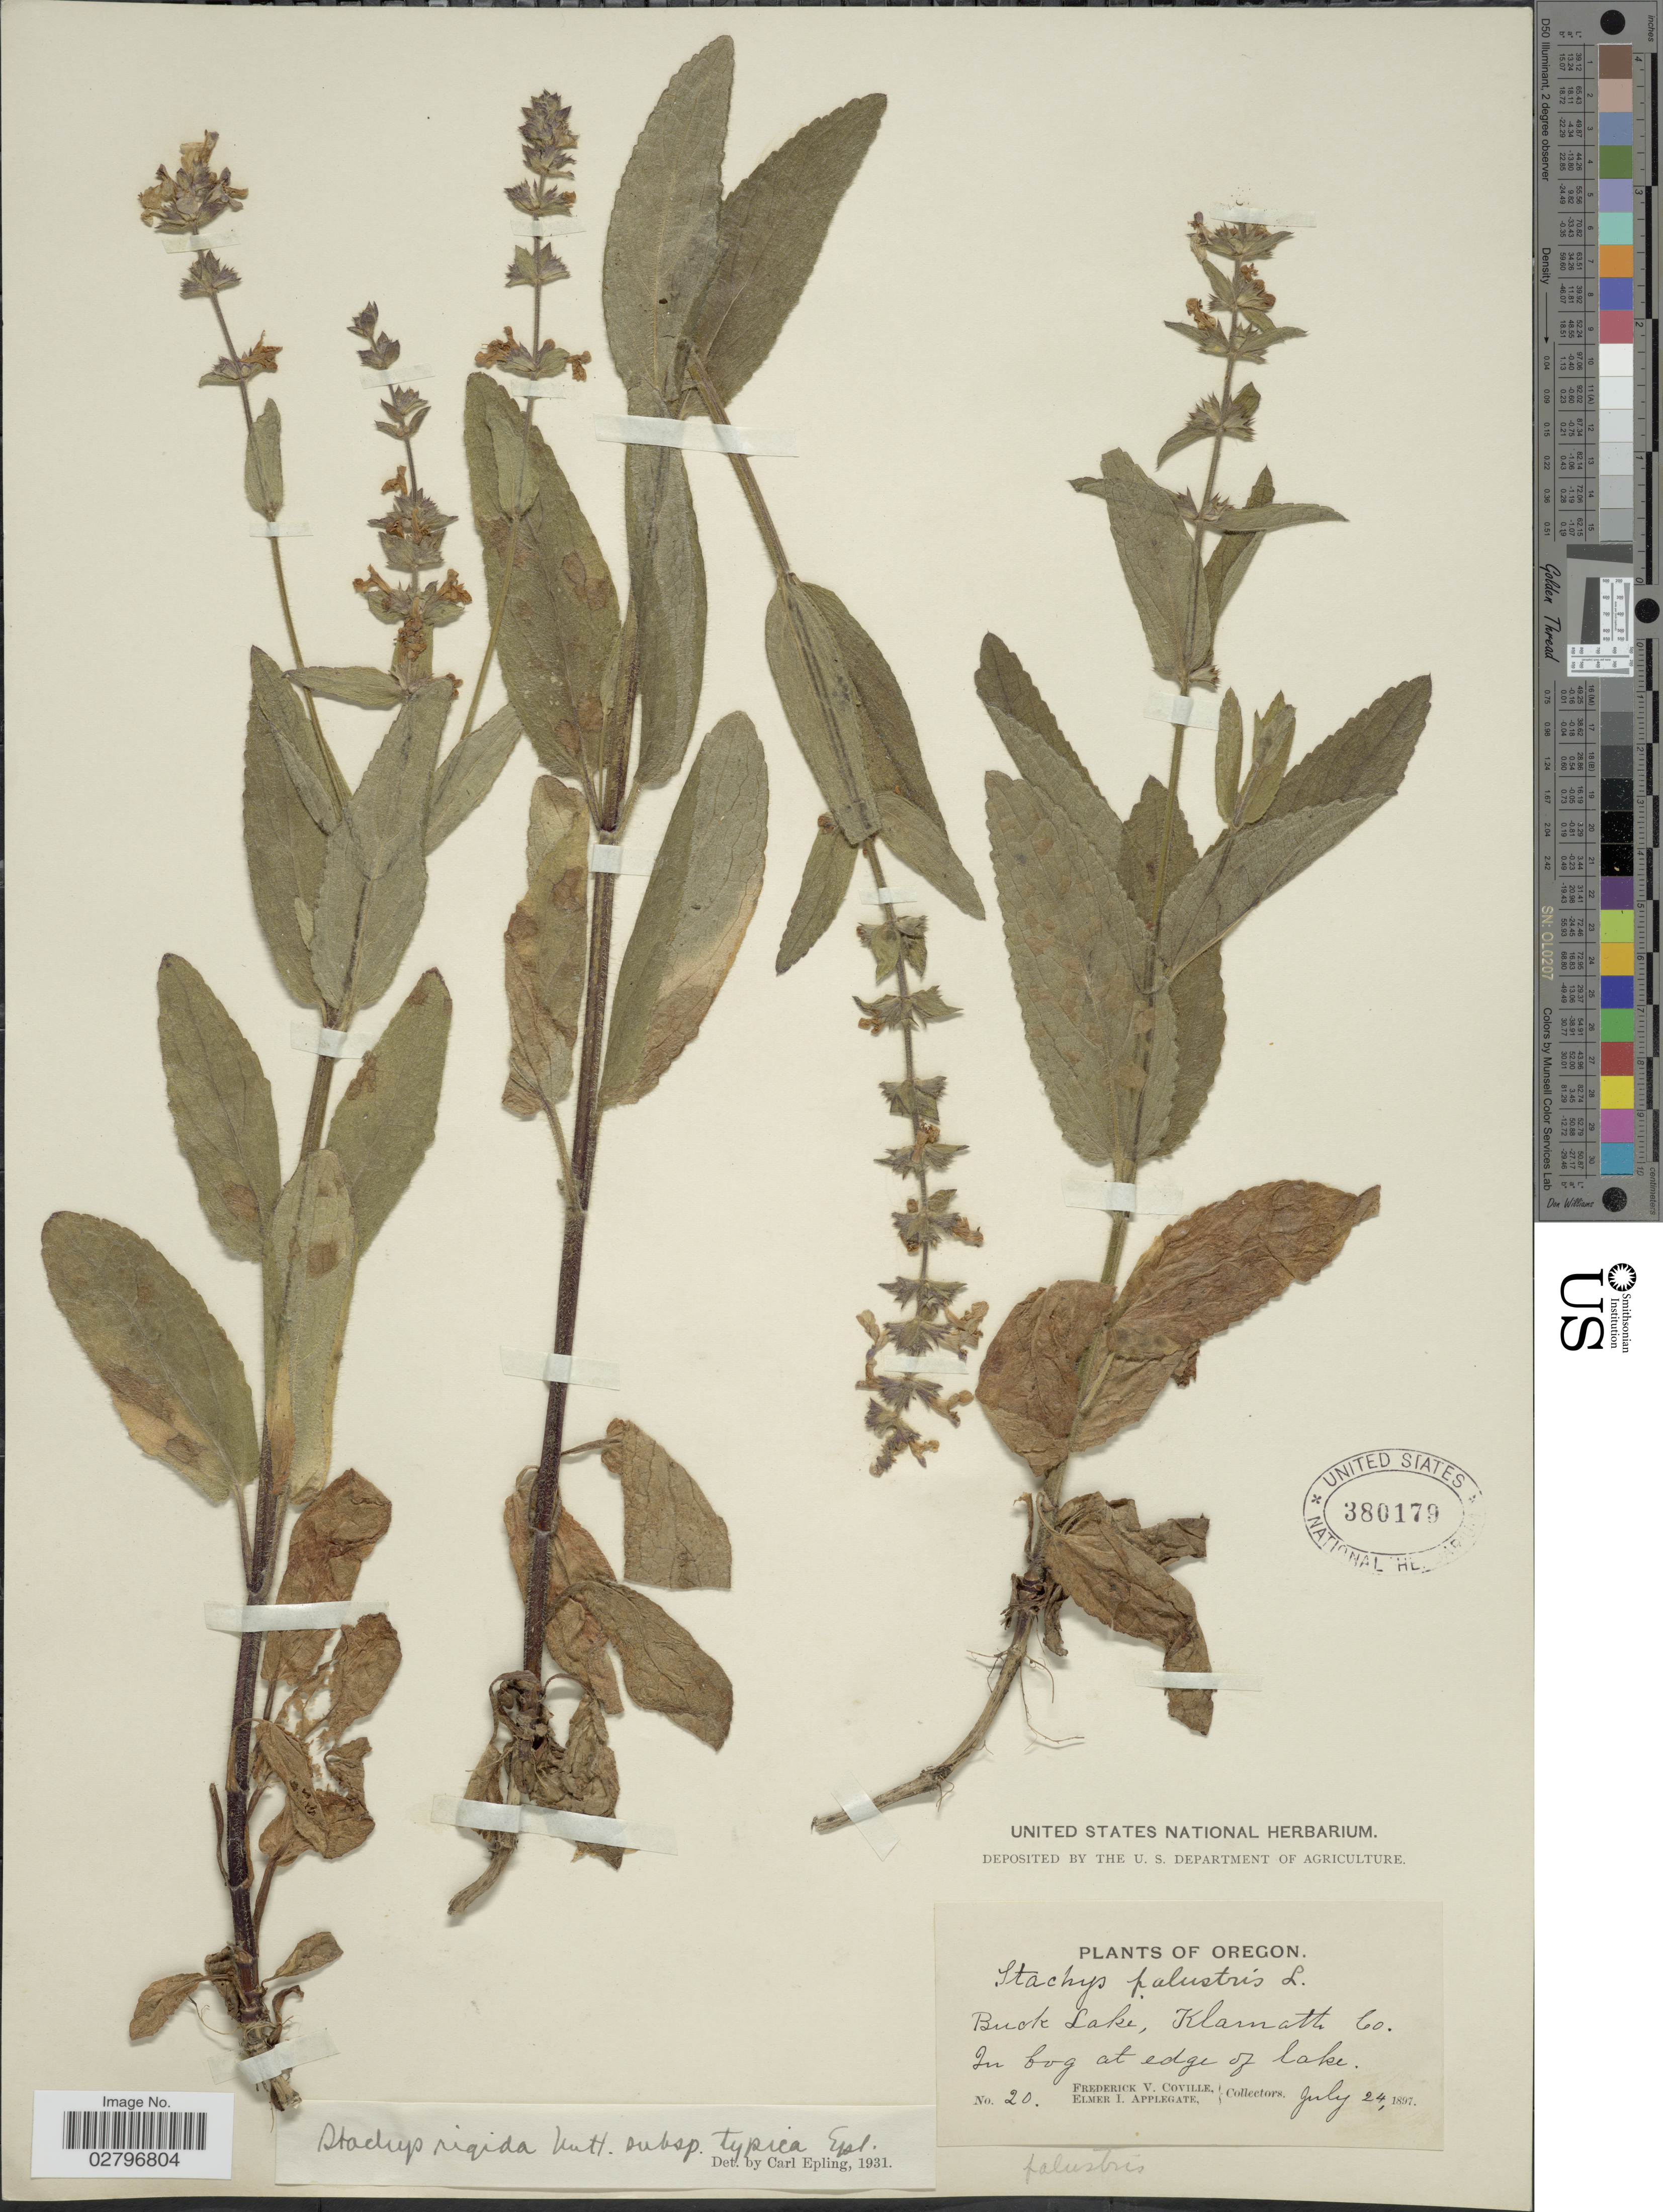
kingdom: Plantae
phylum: Tracheophyta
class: Magnoliopsida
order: Lamiales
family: Lamiaceae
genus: Stachys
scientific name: Stachys rigida subsp. typica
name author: Epling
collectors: F. V. Coville & E. I. Applegate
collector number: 20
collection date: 1897-07-24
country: United States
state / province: Oregon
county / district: Klamath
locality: Buck Lake, Klamath Co. In bog at edge of lake.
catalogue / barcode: US 380179